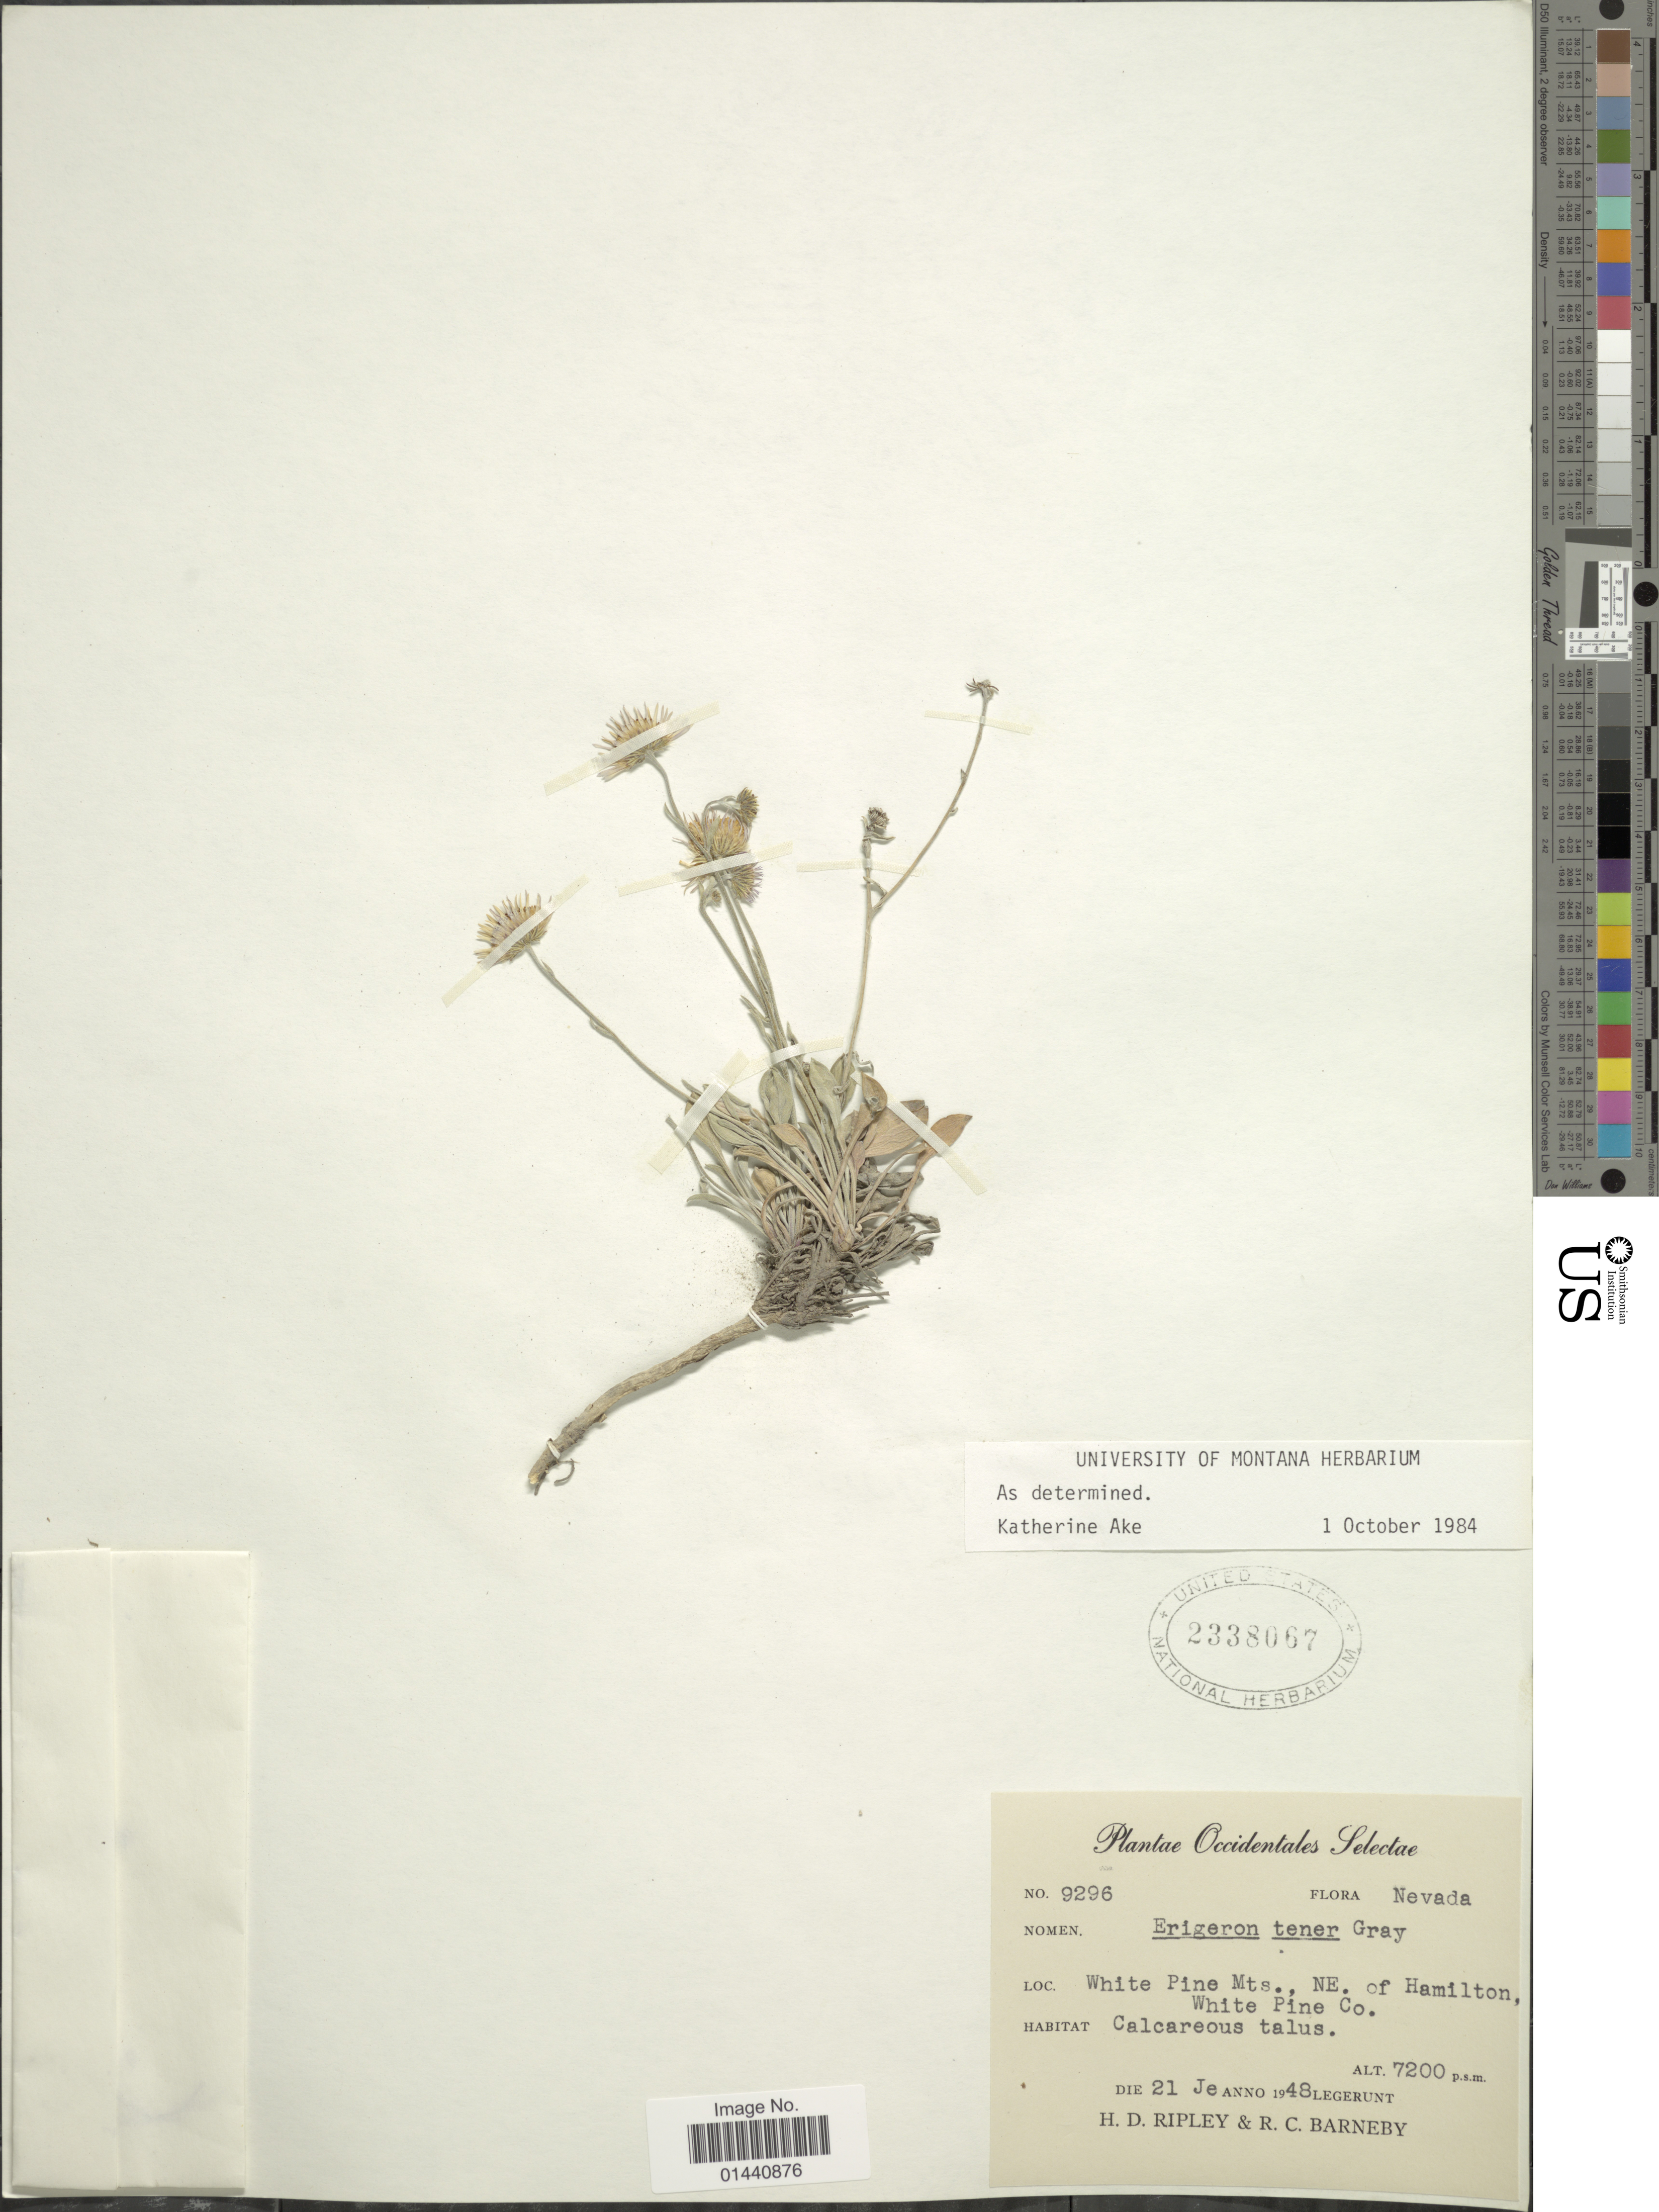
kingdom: Plantae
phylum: Tracheophyta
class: Magnoliopsida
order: Asterales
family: Asteraceae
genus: Erigeron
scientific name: Erigeron tener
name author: A. Gray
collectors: H. Ripley & R. C. Barneby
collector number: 9296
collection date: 1948-06-21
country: United States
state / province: Nevada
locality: Occidentales Selectae, White Pine Mts., NE. of Hamilton, White Pine Co.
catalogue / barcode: US 2338067